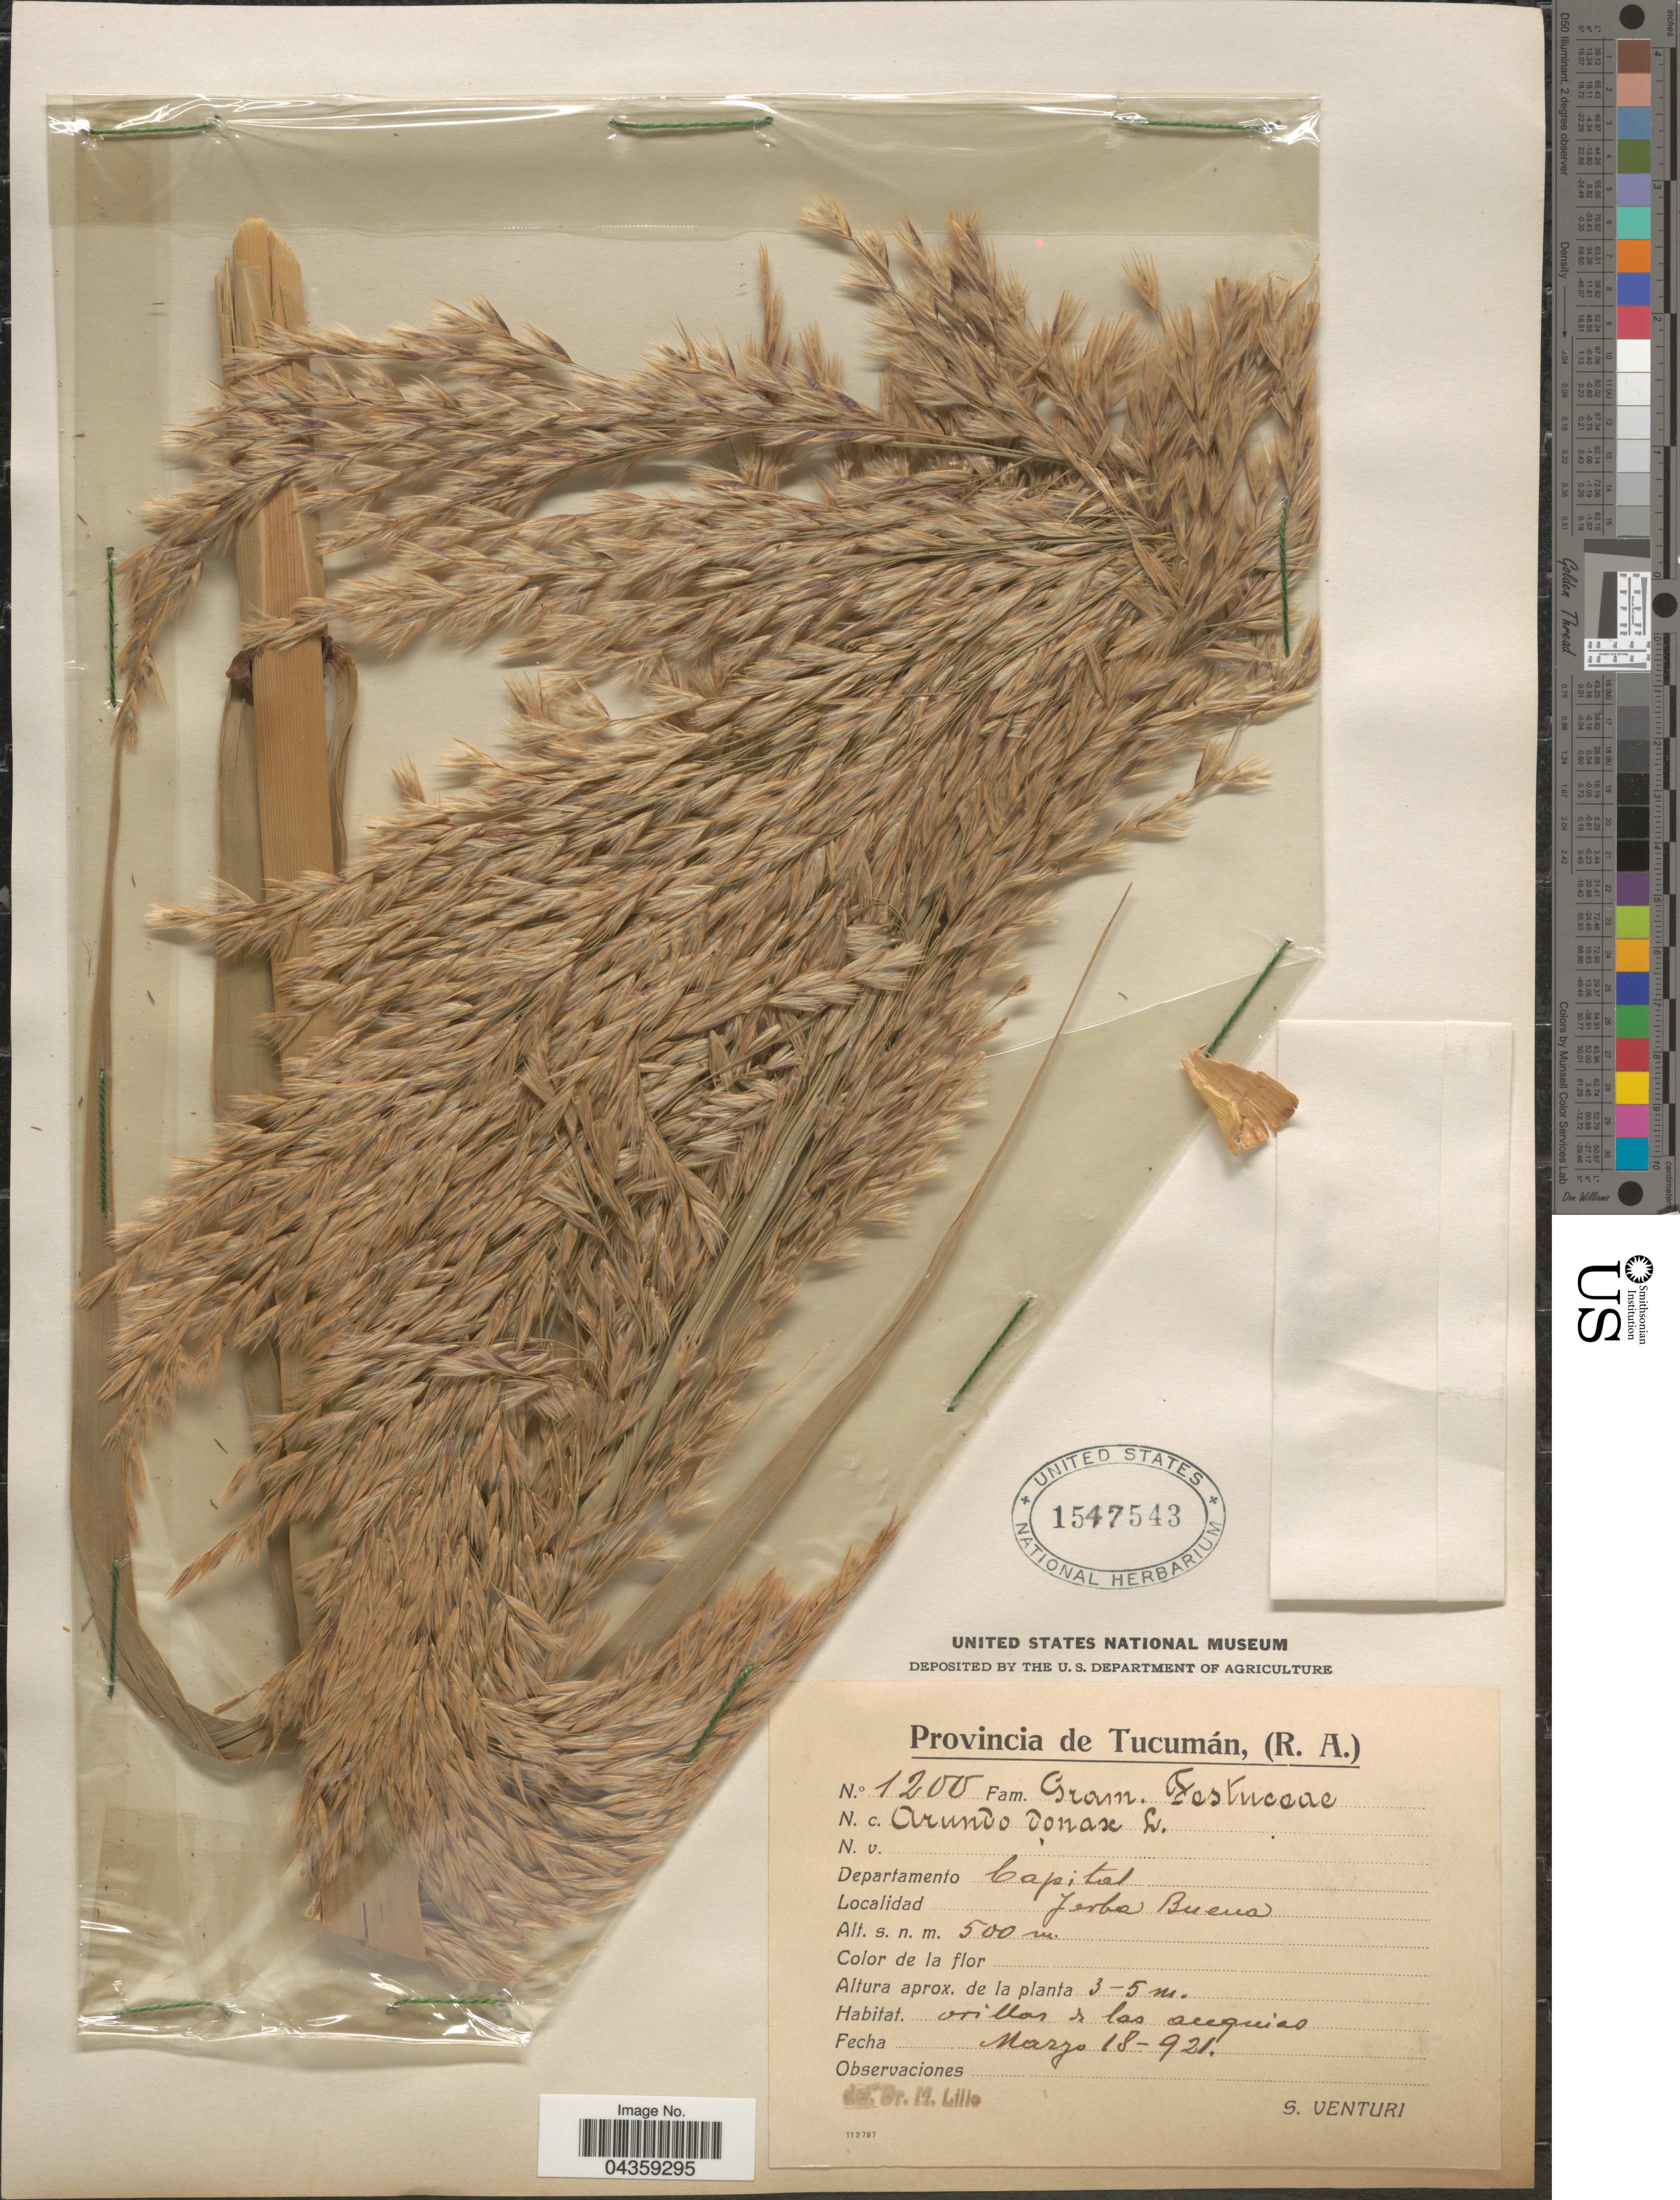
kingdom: Plantae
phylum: Tracheophyta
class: Liliopsida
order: Poales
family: Poaceae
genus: Arundo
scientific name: Arundo donax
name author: L.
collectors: S. Venturi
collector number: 1200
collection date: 1921-03-18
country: Argentina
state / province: Tucuman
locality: Departamento Capital. Jerba Buena.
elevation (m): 500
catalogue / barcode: US 1547543